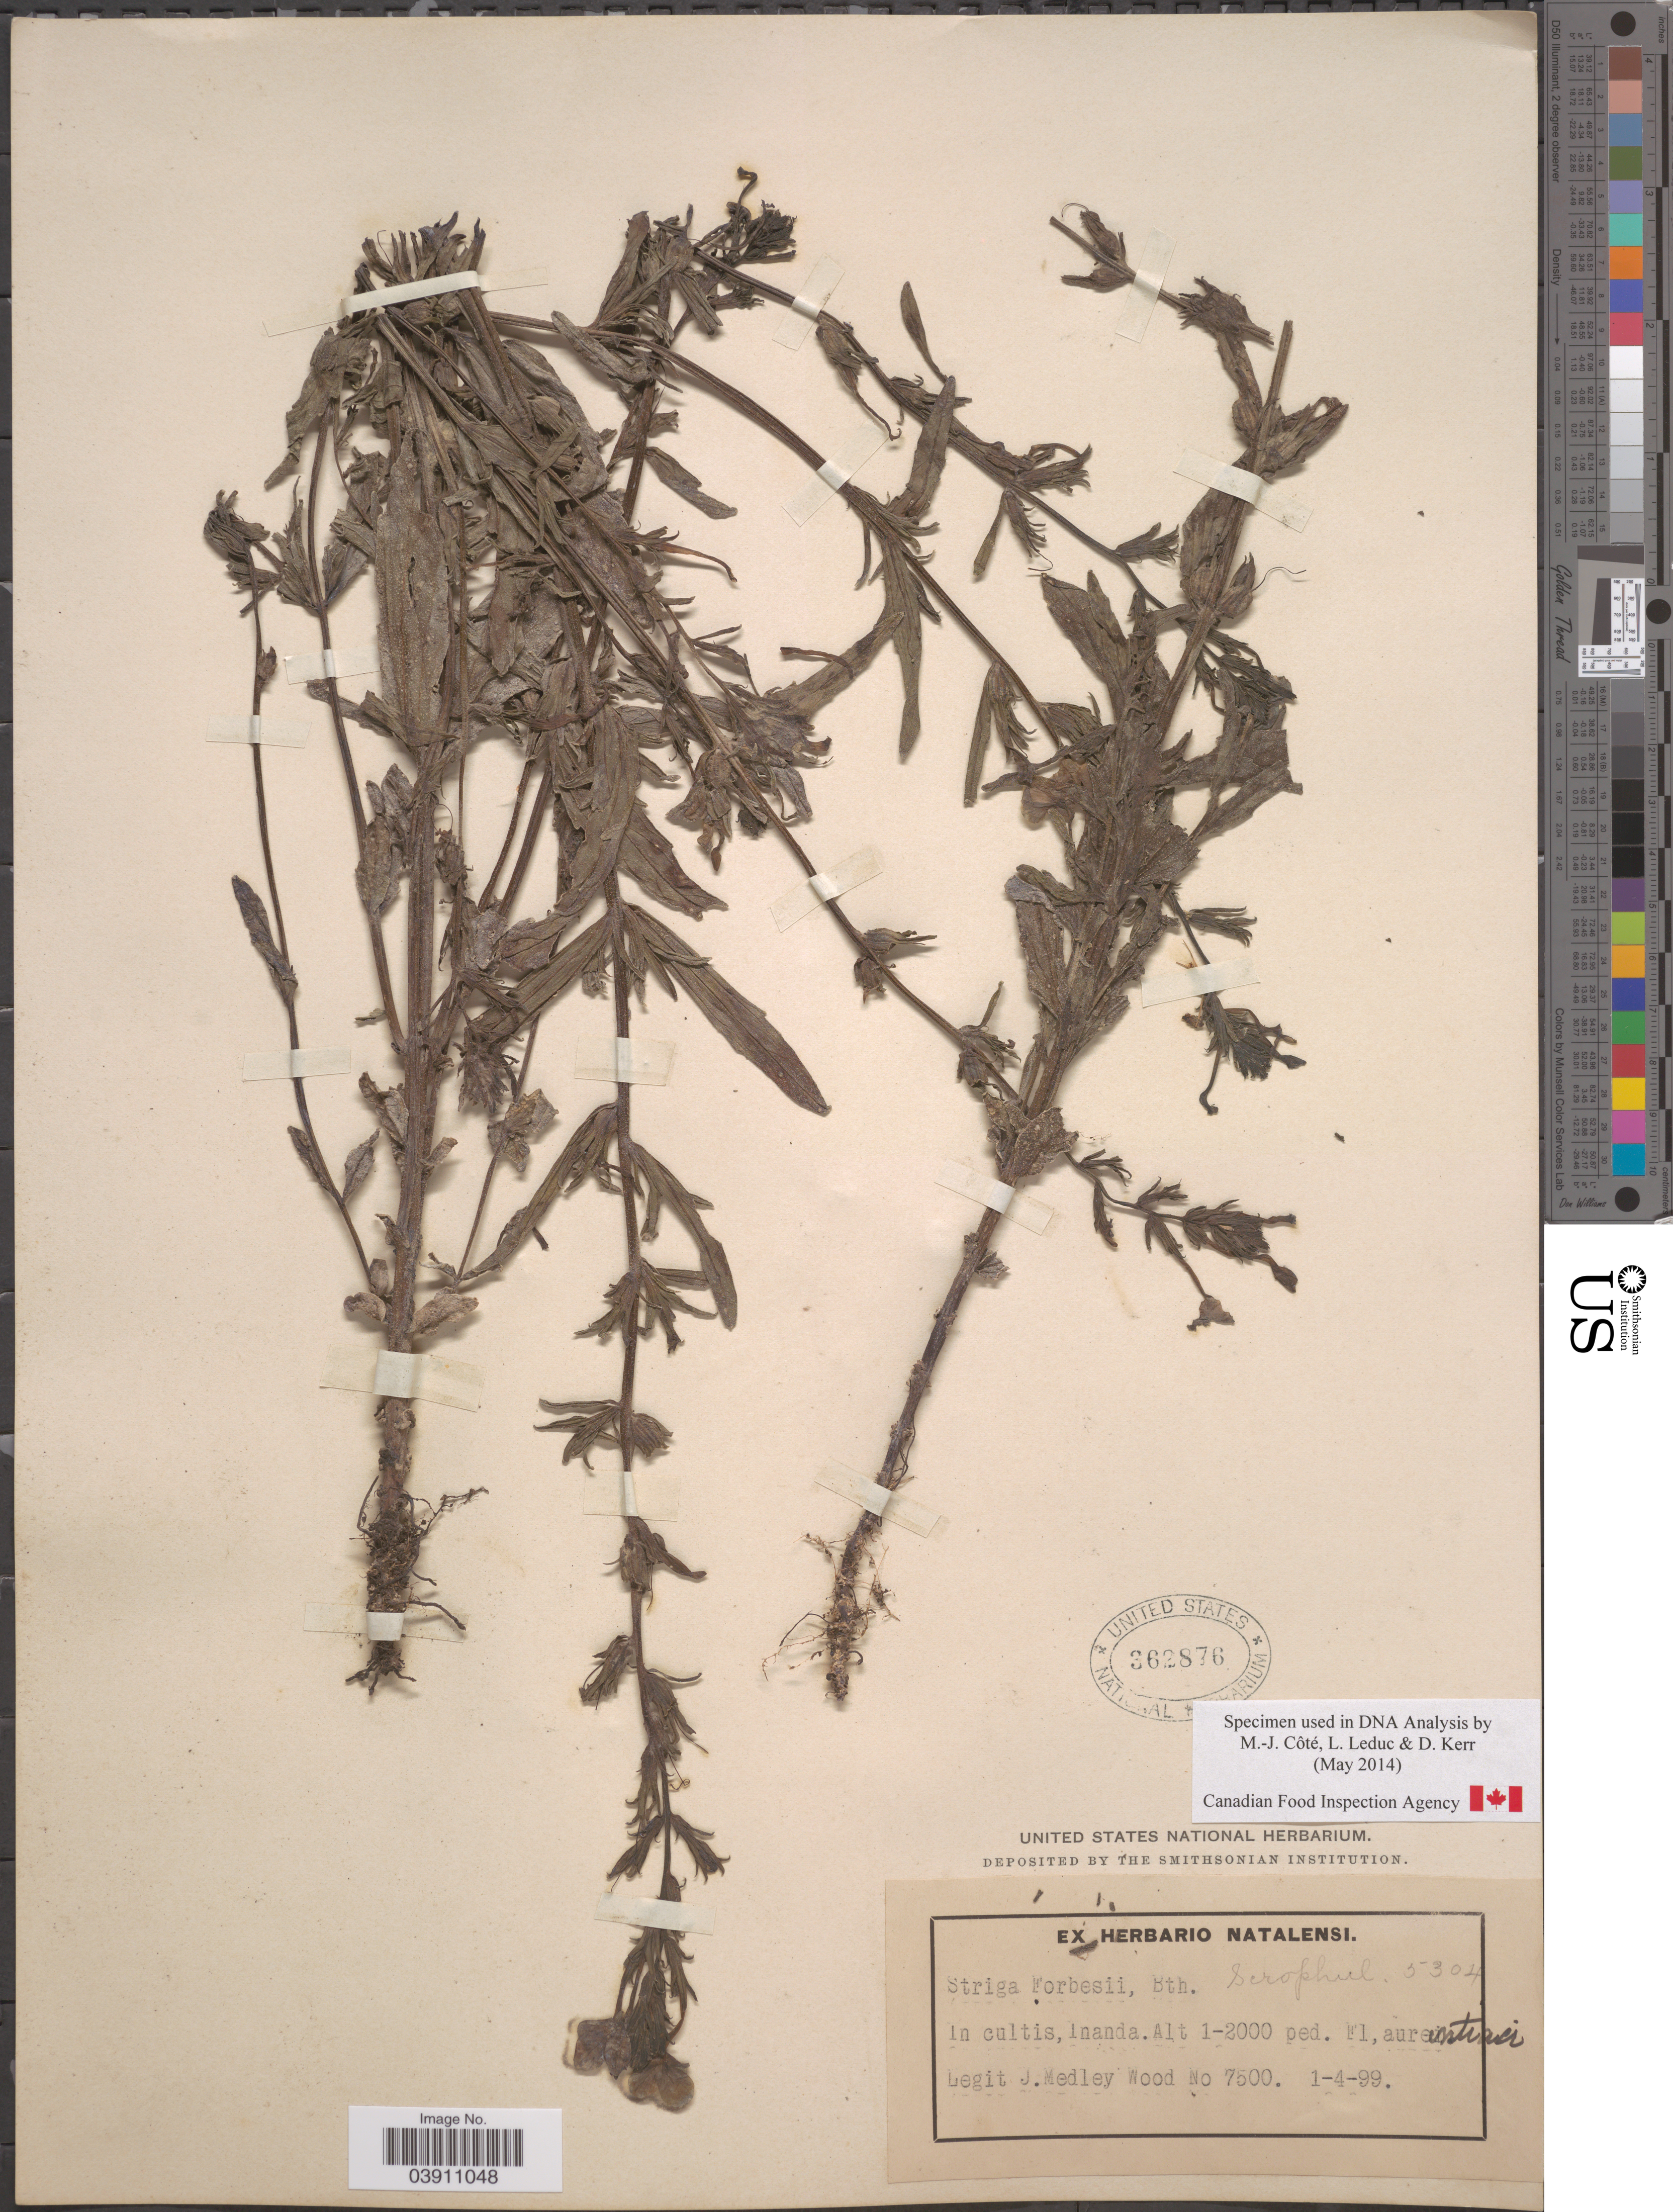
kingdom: Plantae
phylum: Tracheophyta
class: Magnoliopsida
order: Lamiales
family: Orobanchaceae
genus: Striga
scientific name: Striga forbesii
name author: Benth.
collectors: J. Medley Wood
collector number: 7500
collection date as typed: Transcribed d/m/y: 1/4/99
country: South Africa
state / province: KwaZulu-Natal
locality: Inanda.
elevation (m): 305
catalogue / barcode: US 362876